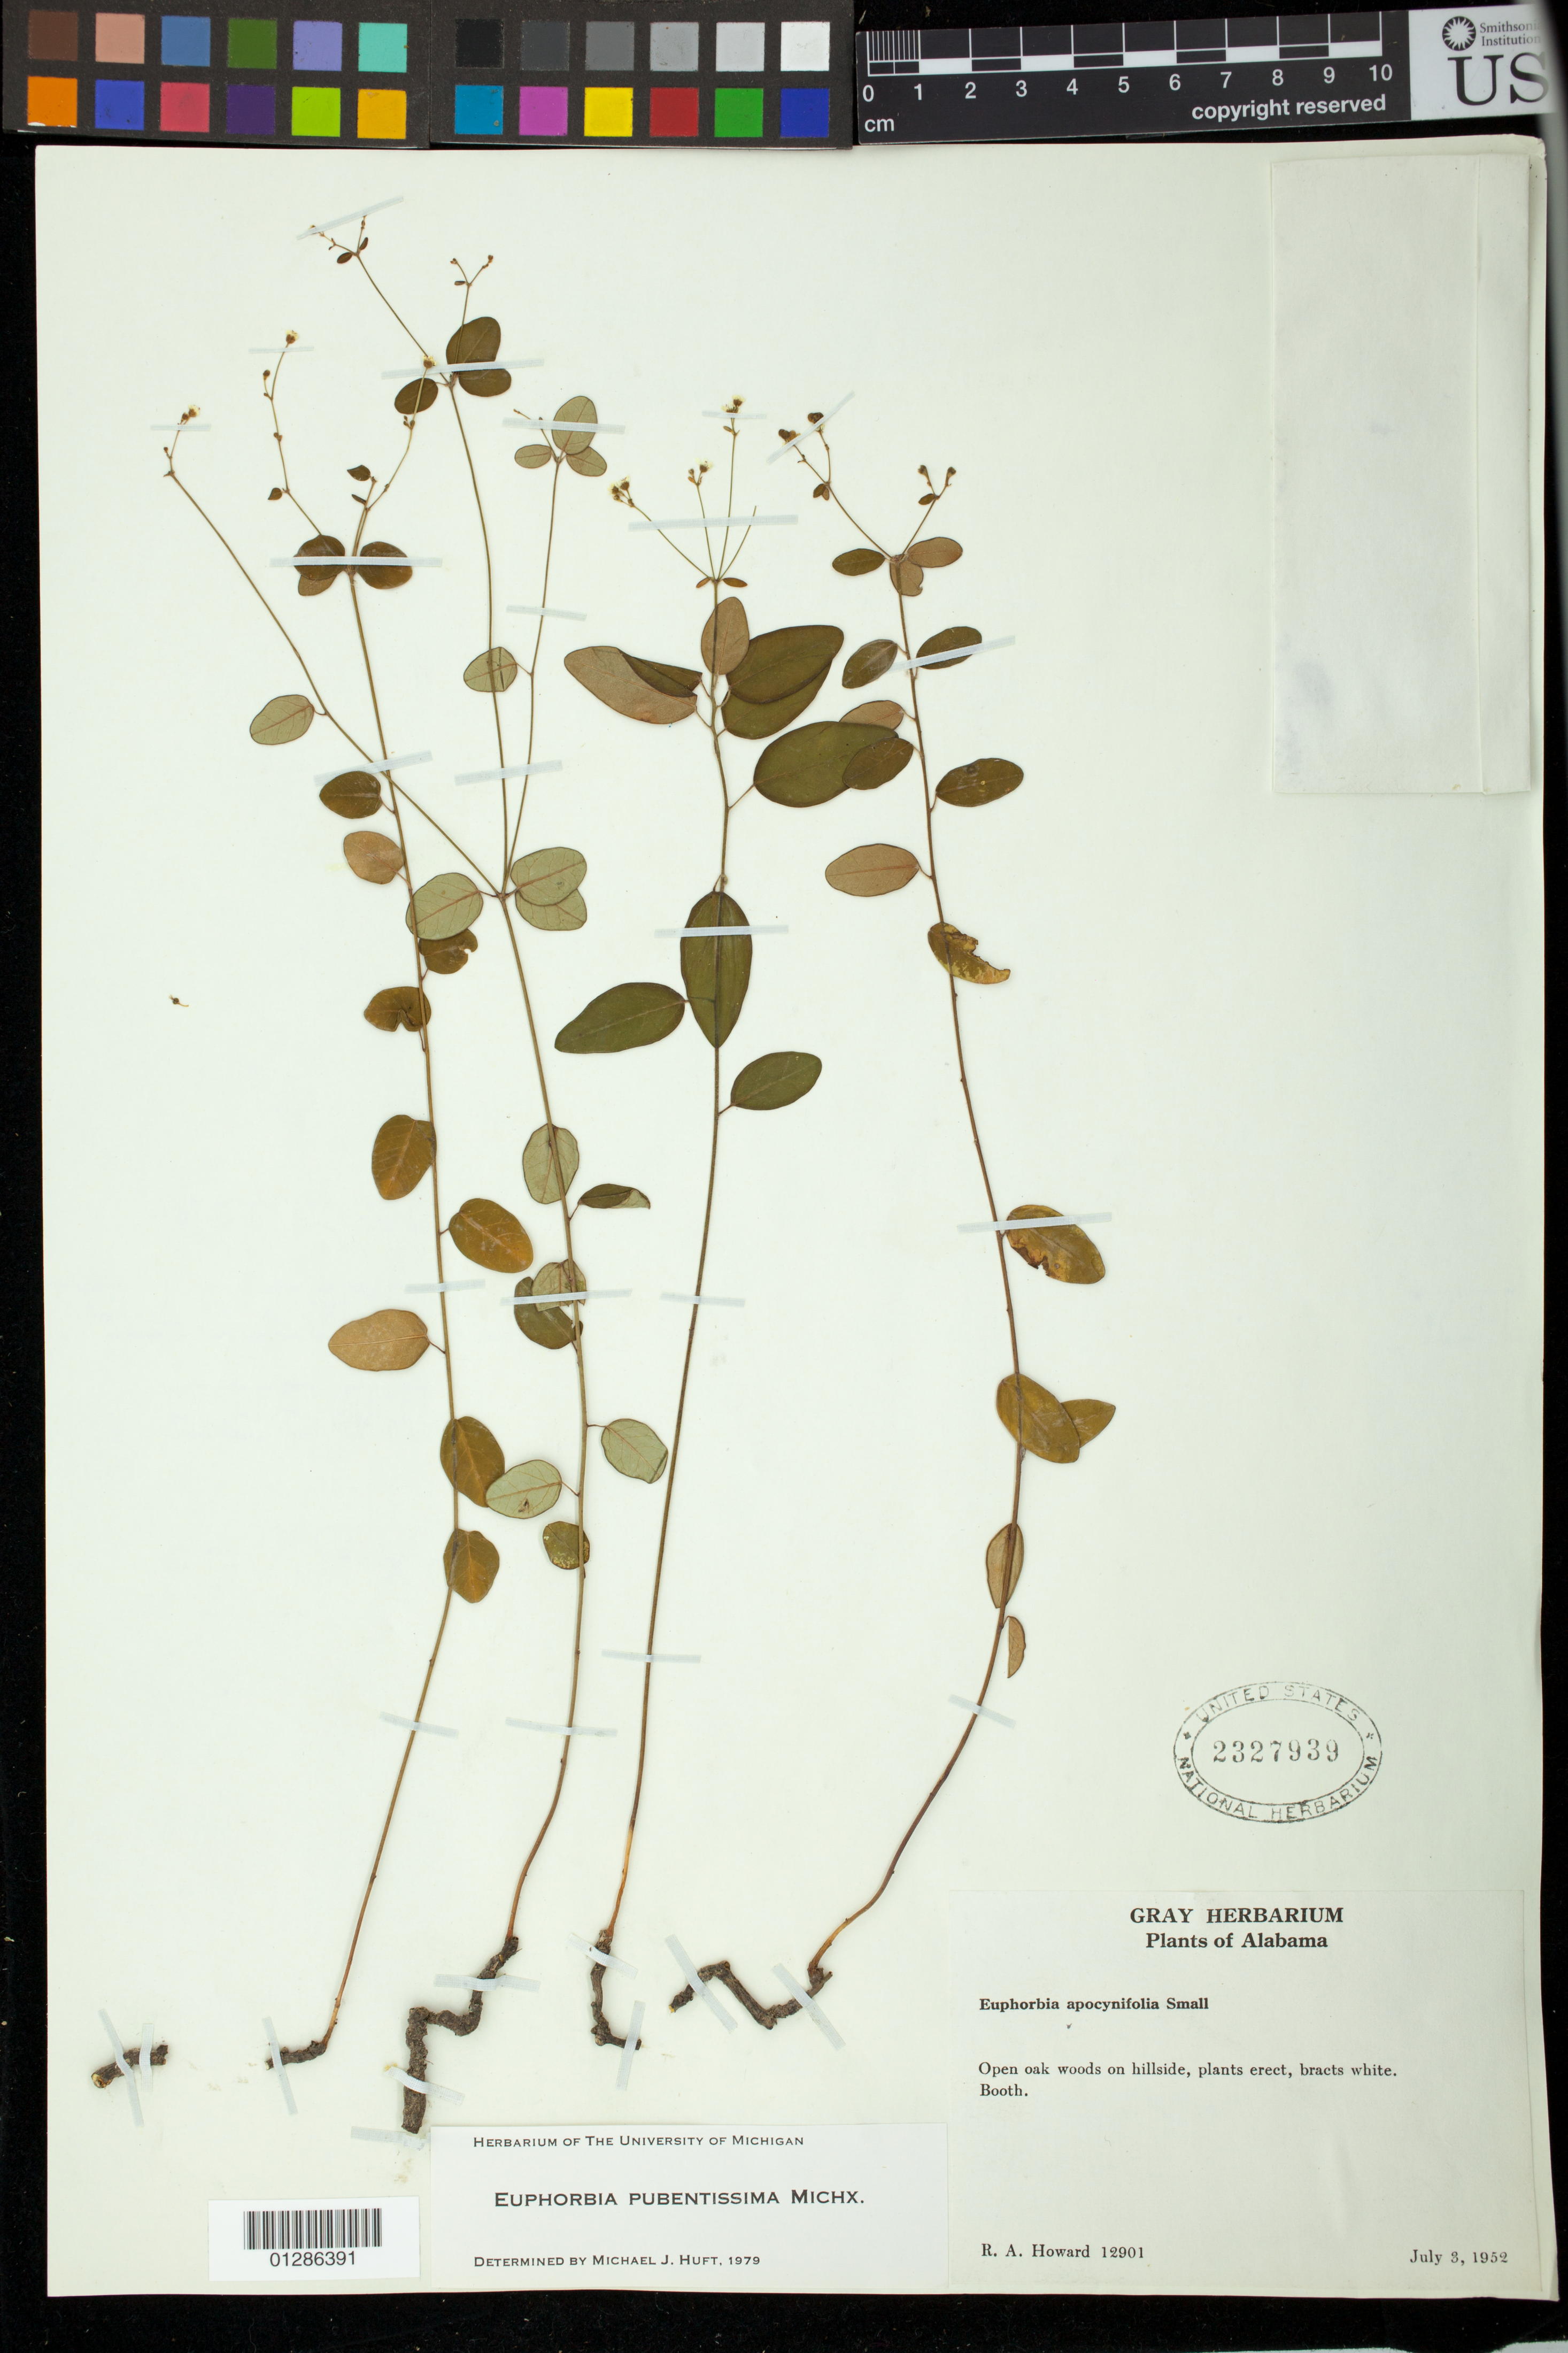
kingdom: Plantae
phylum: Tracheophyta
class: Magnoliopsida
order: Malpighiales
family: Euphorbiaceae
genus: Euphorbia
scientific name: Euphorbia pubentissima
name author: Michx.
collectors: R. A. Howard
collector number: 12901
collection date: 1952-07-03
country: United States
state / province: Alabama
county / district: Autauga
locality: On hillside. Booth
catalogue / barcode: US 2327939